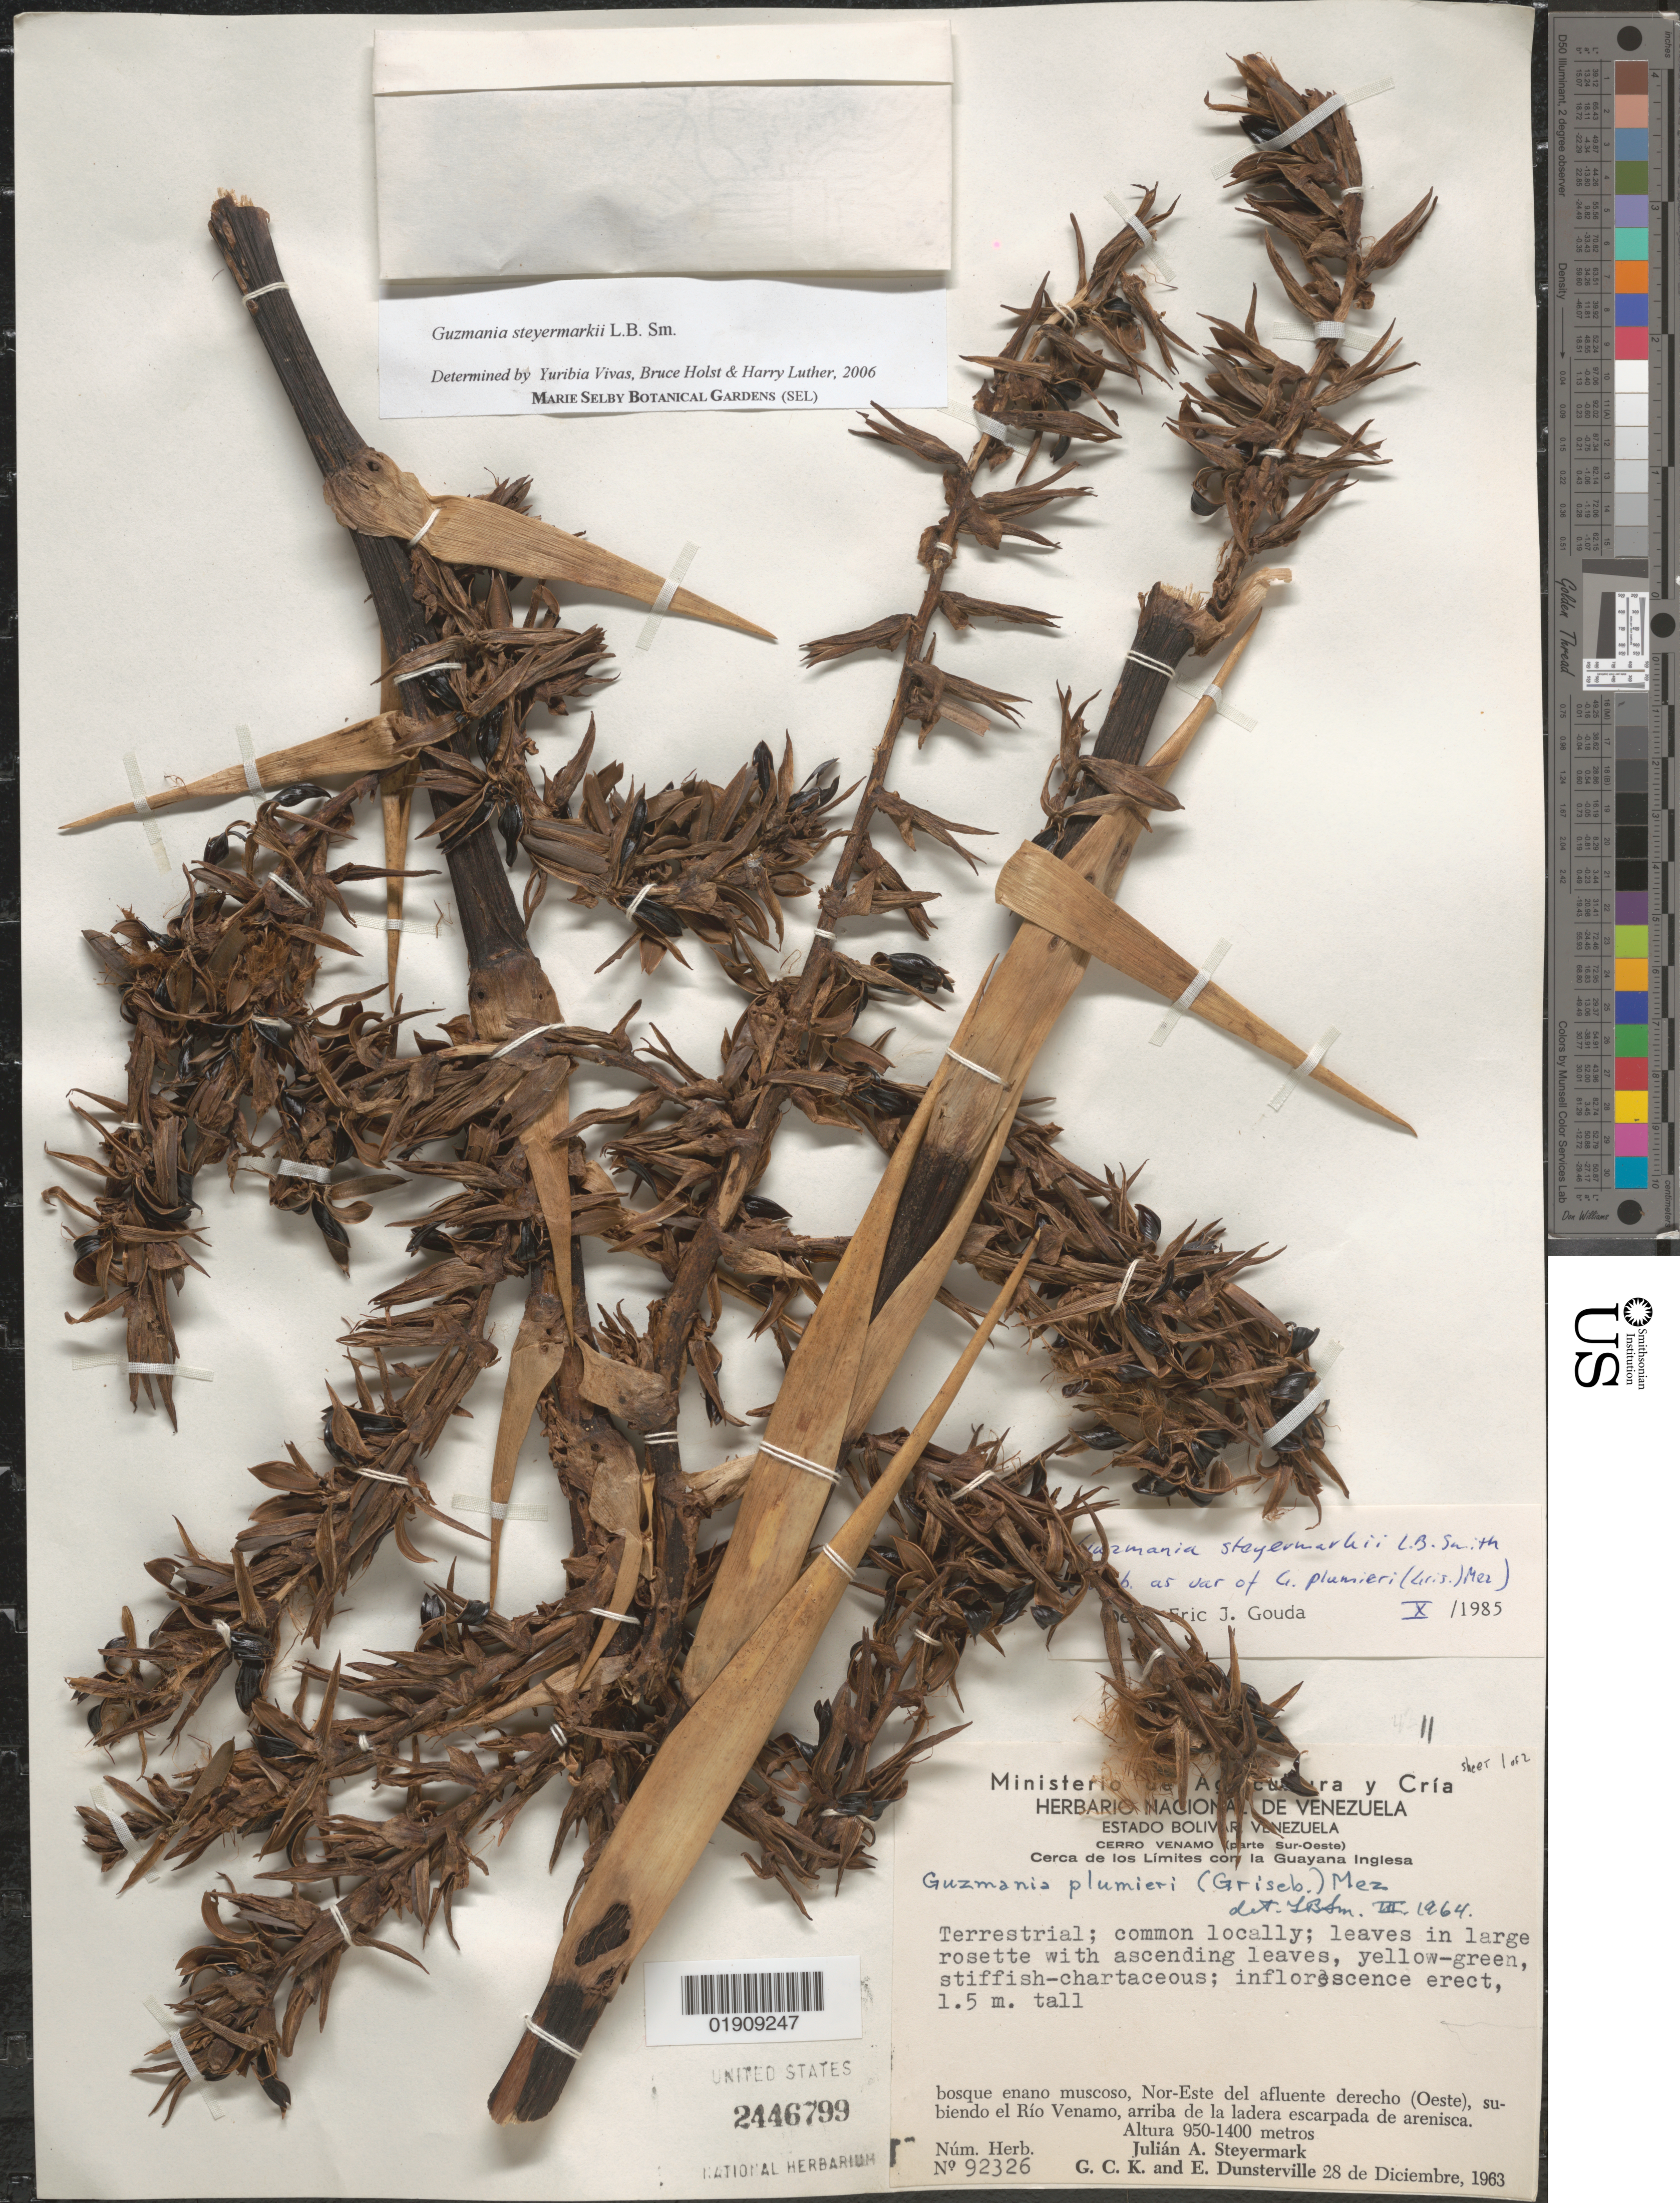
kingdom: Plantae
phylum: Tracheophyta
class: Liliopsida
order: Poales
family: Bromeliaceae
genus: Guzmania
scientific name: Guzmania steyermarkii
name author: L.B. Sm.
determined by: Vivas, Yuribia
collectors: J. Steyermark, G. C. K. Dunsterville & E. Dunsterville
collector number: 92326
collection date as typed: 28-Dec-63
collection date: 1963-12-28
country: Venezuela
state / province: Bolívar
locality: Cerro Venamo, NE del afluente derecho (Oeste) subiendo el Rio Venamo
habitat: bosque enano muscoco, arriba de la ladera escarpada de arenisca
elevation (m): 950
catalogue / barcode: US 2446799